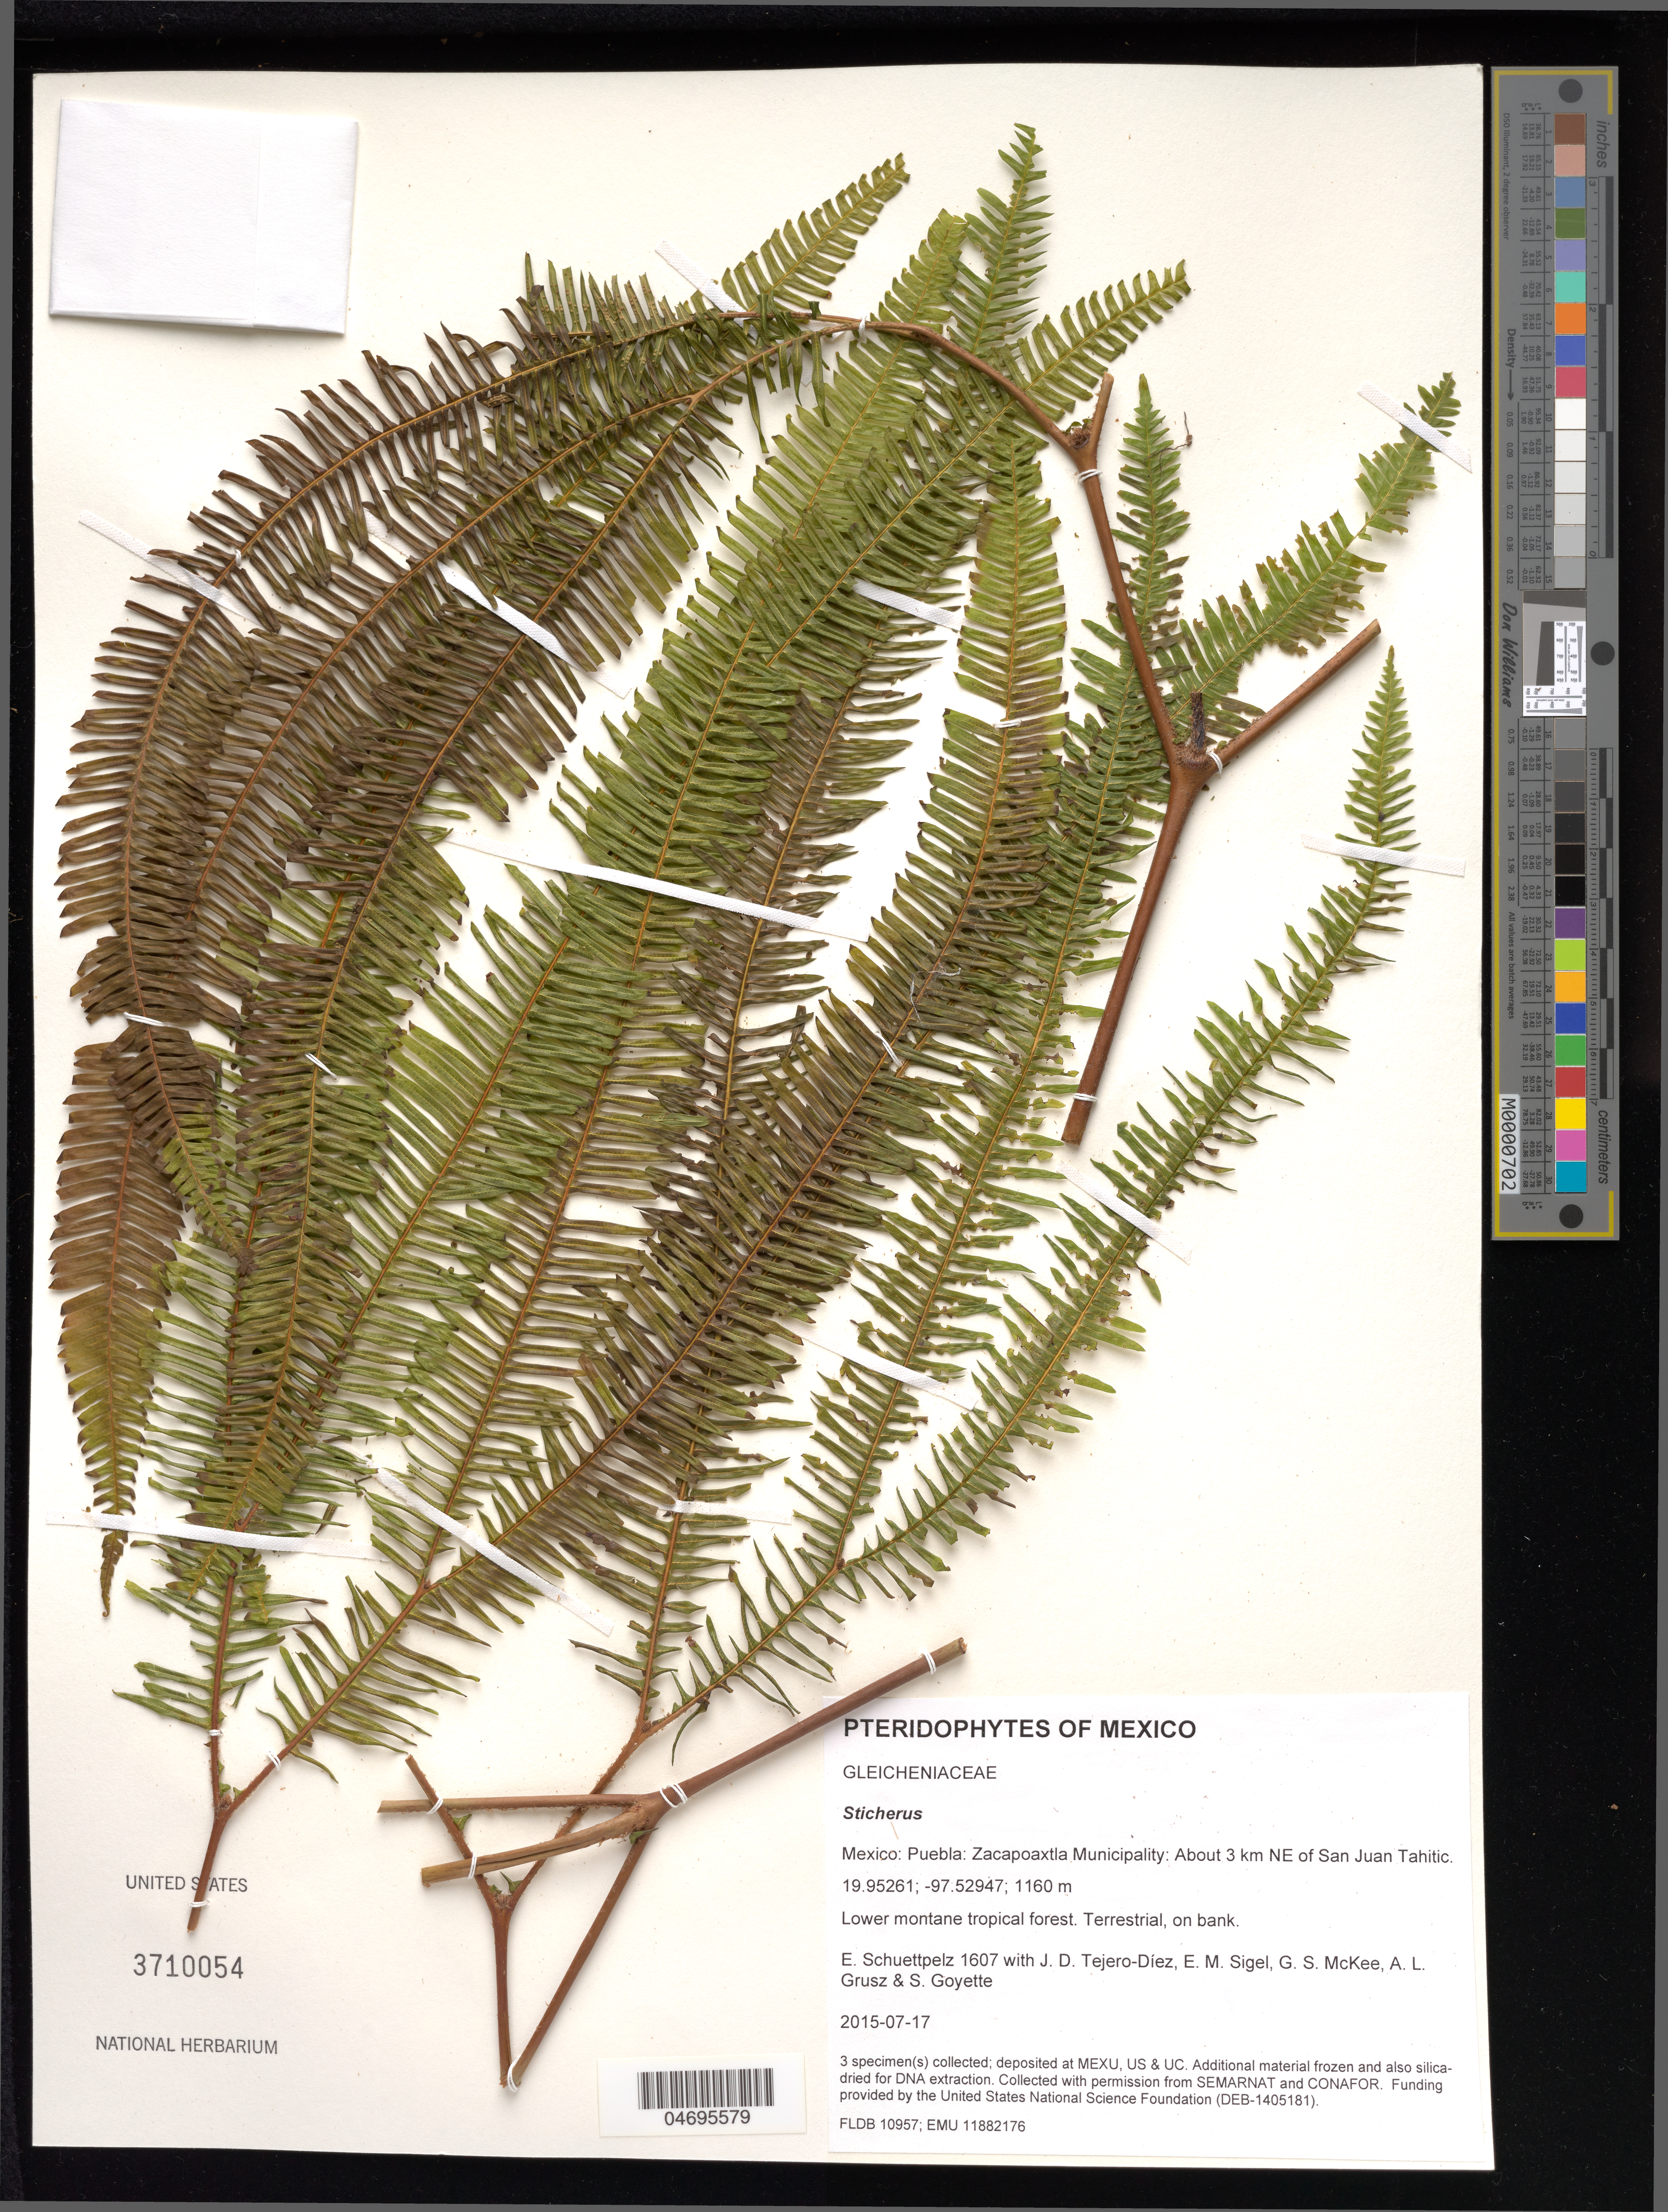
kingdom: Plantae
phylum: Tracheophyta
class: Polypodiopsida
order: Gleicheniales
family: Gleicheniaceae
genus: Sticherus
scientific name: Sticherus sp.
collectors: E. Schuettpelz, D. Tejero-Díez, E. M. Sigel, G. S. McKee & A. Grusz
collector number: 1607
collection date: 2015-07-17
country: Mexico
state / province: Puebla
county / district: Zacapoaxtla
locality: About 3 km NE of San Juan Tahitic.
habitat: Lower montane tropical forest.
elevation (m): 1160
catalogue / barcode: US 3710054